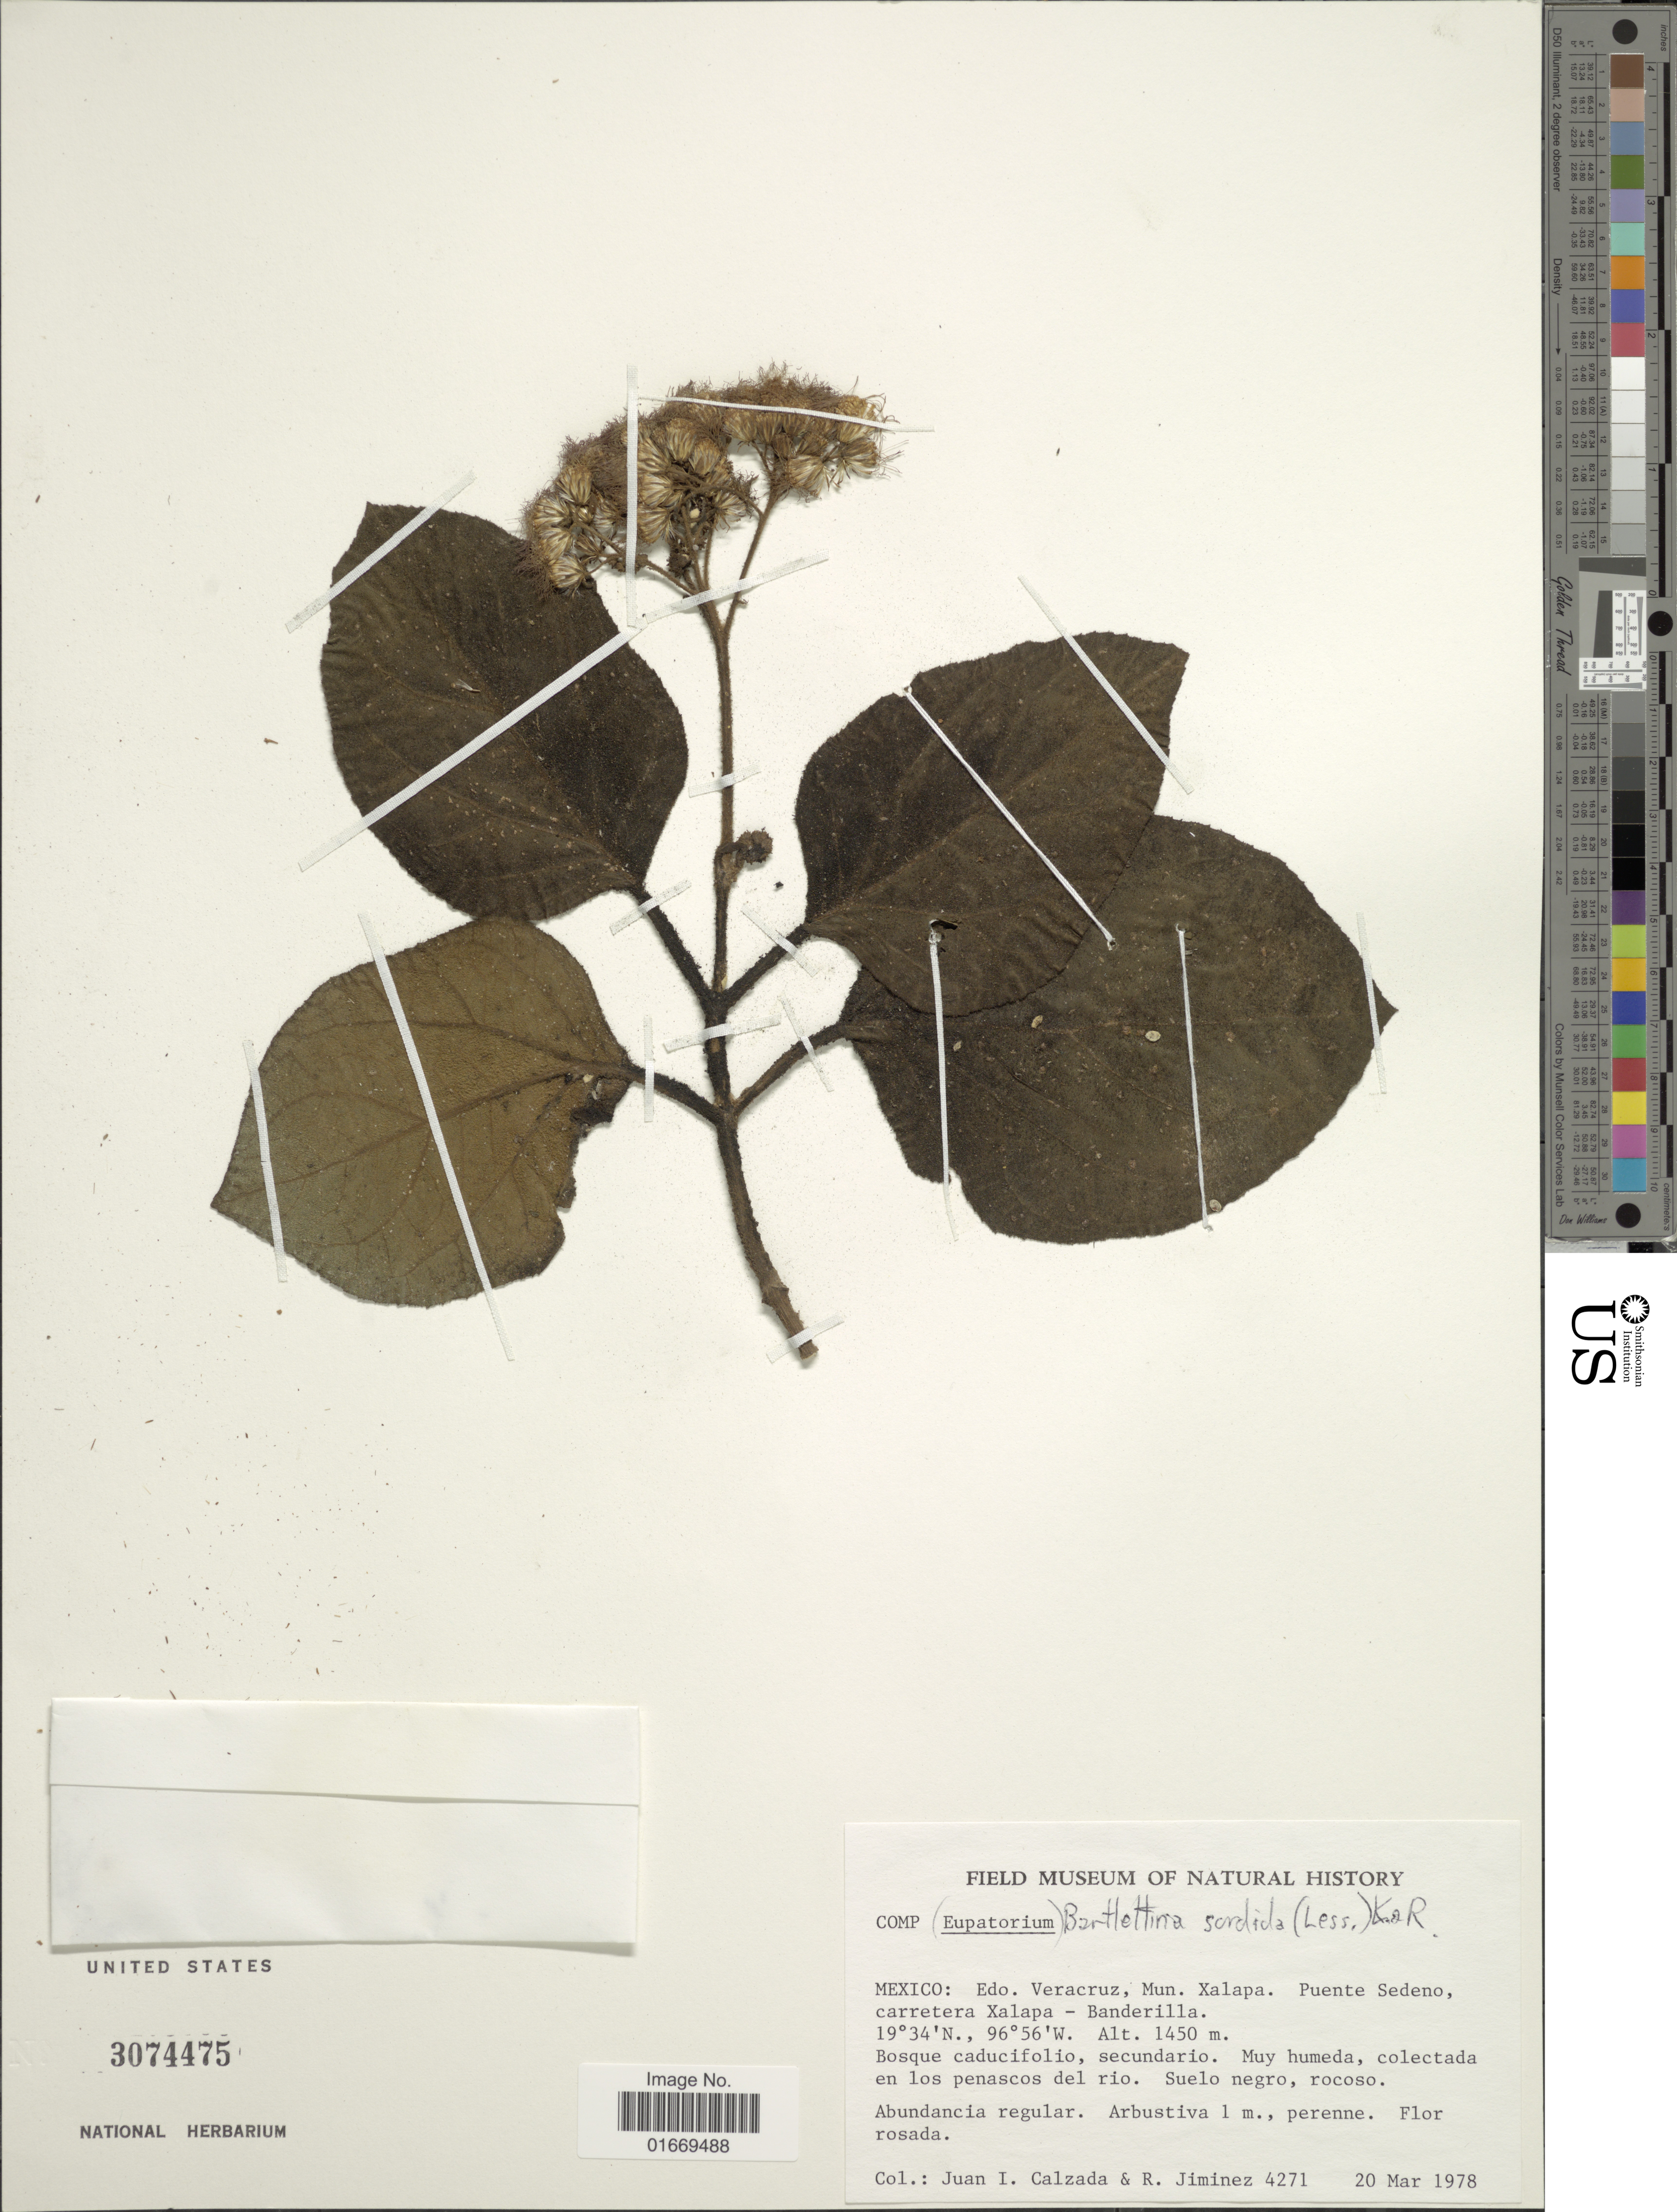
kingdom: Plantae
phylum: Tracheophyta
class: Magnoliopsida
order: Asterales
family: Asteraceae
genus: Bartlettina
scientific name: Bartlettina sordida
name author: (Less.) R.M. King & H. Rob.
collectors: J. I. Calzada & R. Jimenez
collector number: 4271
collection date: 1978-03-20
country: Mexico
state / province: Veracruz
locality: Edo Veracruz, Mun. Xalapa. Puente Sedeno, carretera Xalapa - Banderilla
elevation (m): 1450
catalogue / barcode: US 3074475